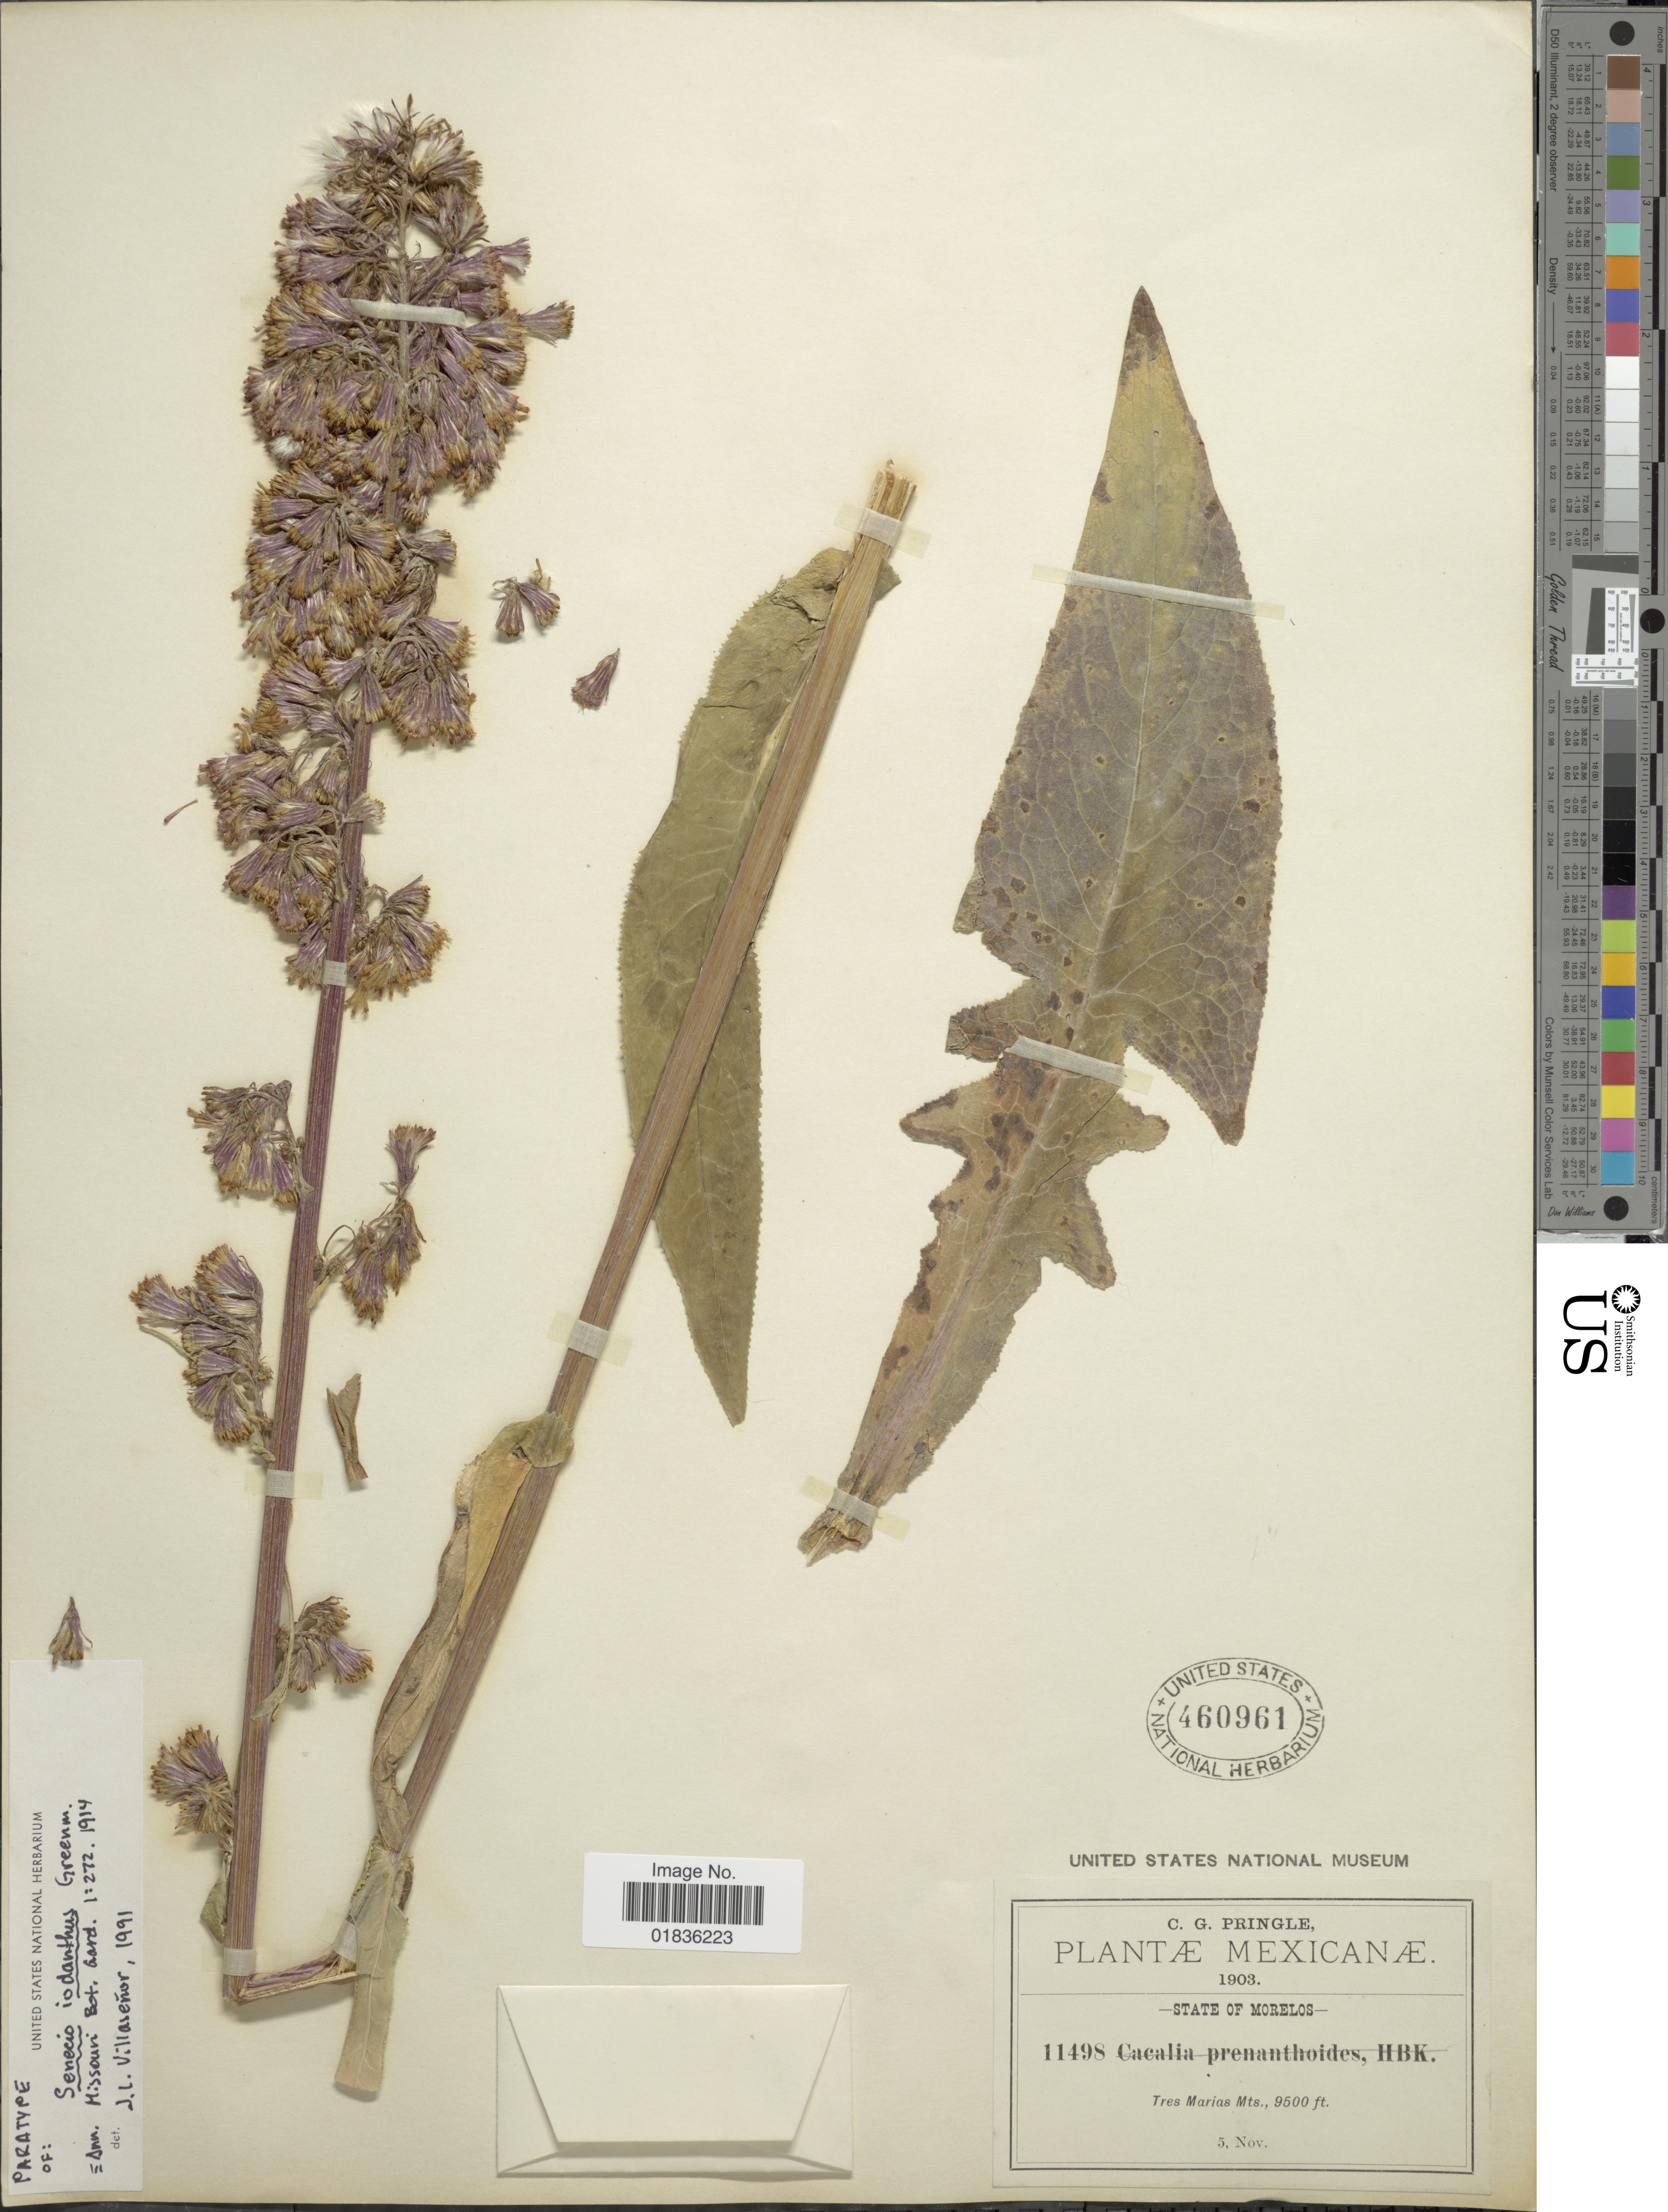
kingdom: Plantae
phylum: Tracheophyta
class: Magnoliopsida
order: Asterales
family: Asteraceae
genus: Senecio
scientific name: Senecio iodanthus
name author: Greenm.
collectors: C. G. Pringle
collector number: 11498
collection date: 1903-11-05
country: Mexico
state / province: Morelos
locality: Tres Marias Mts.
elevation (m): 2896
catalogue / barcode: US 460961